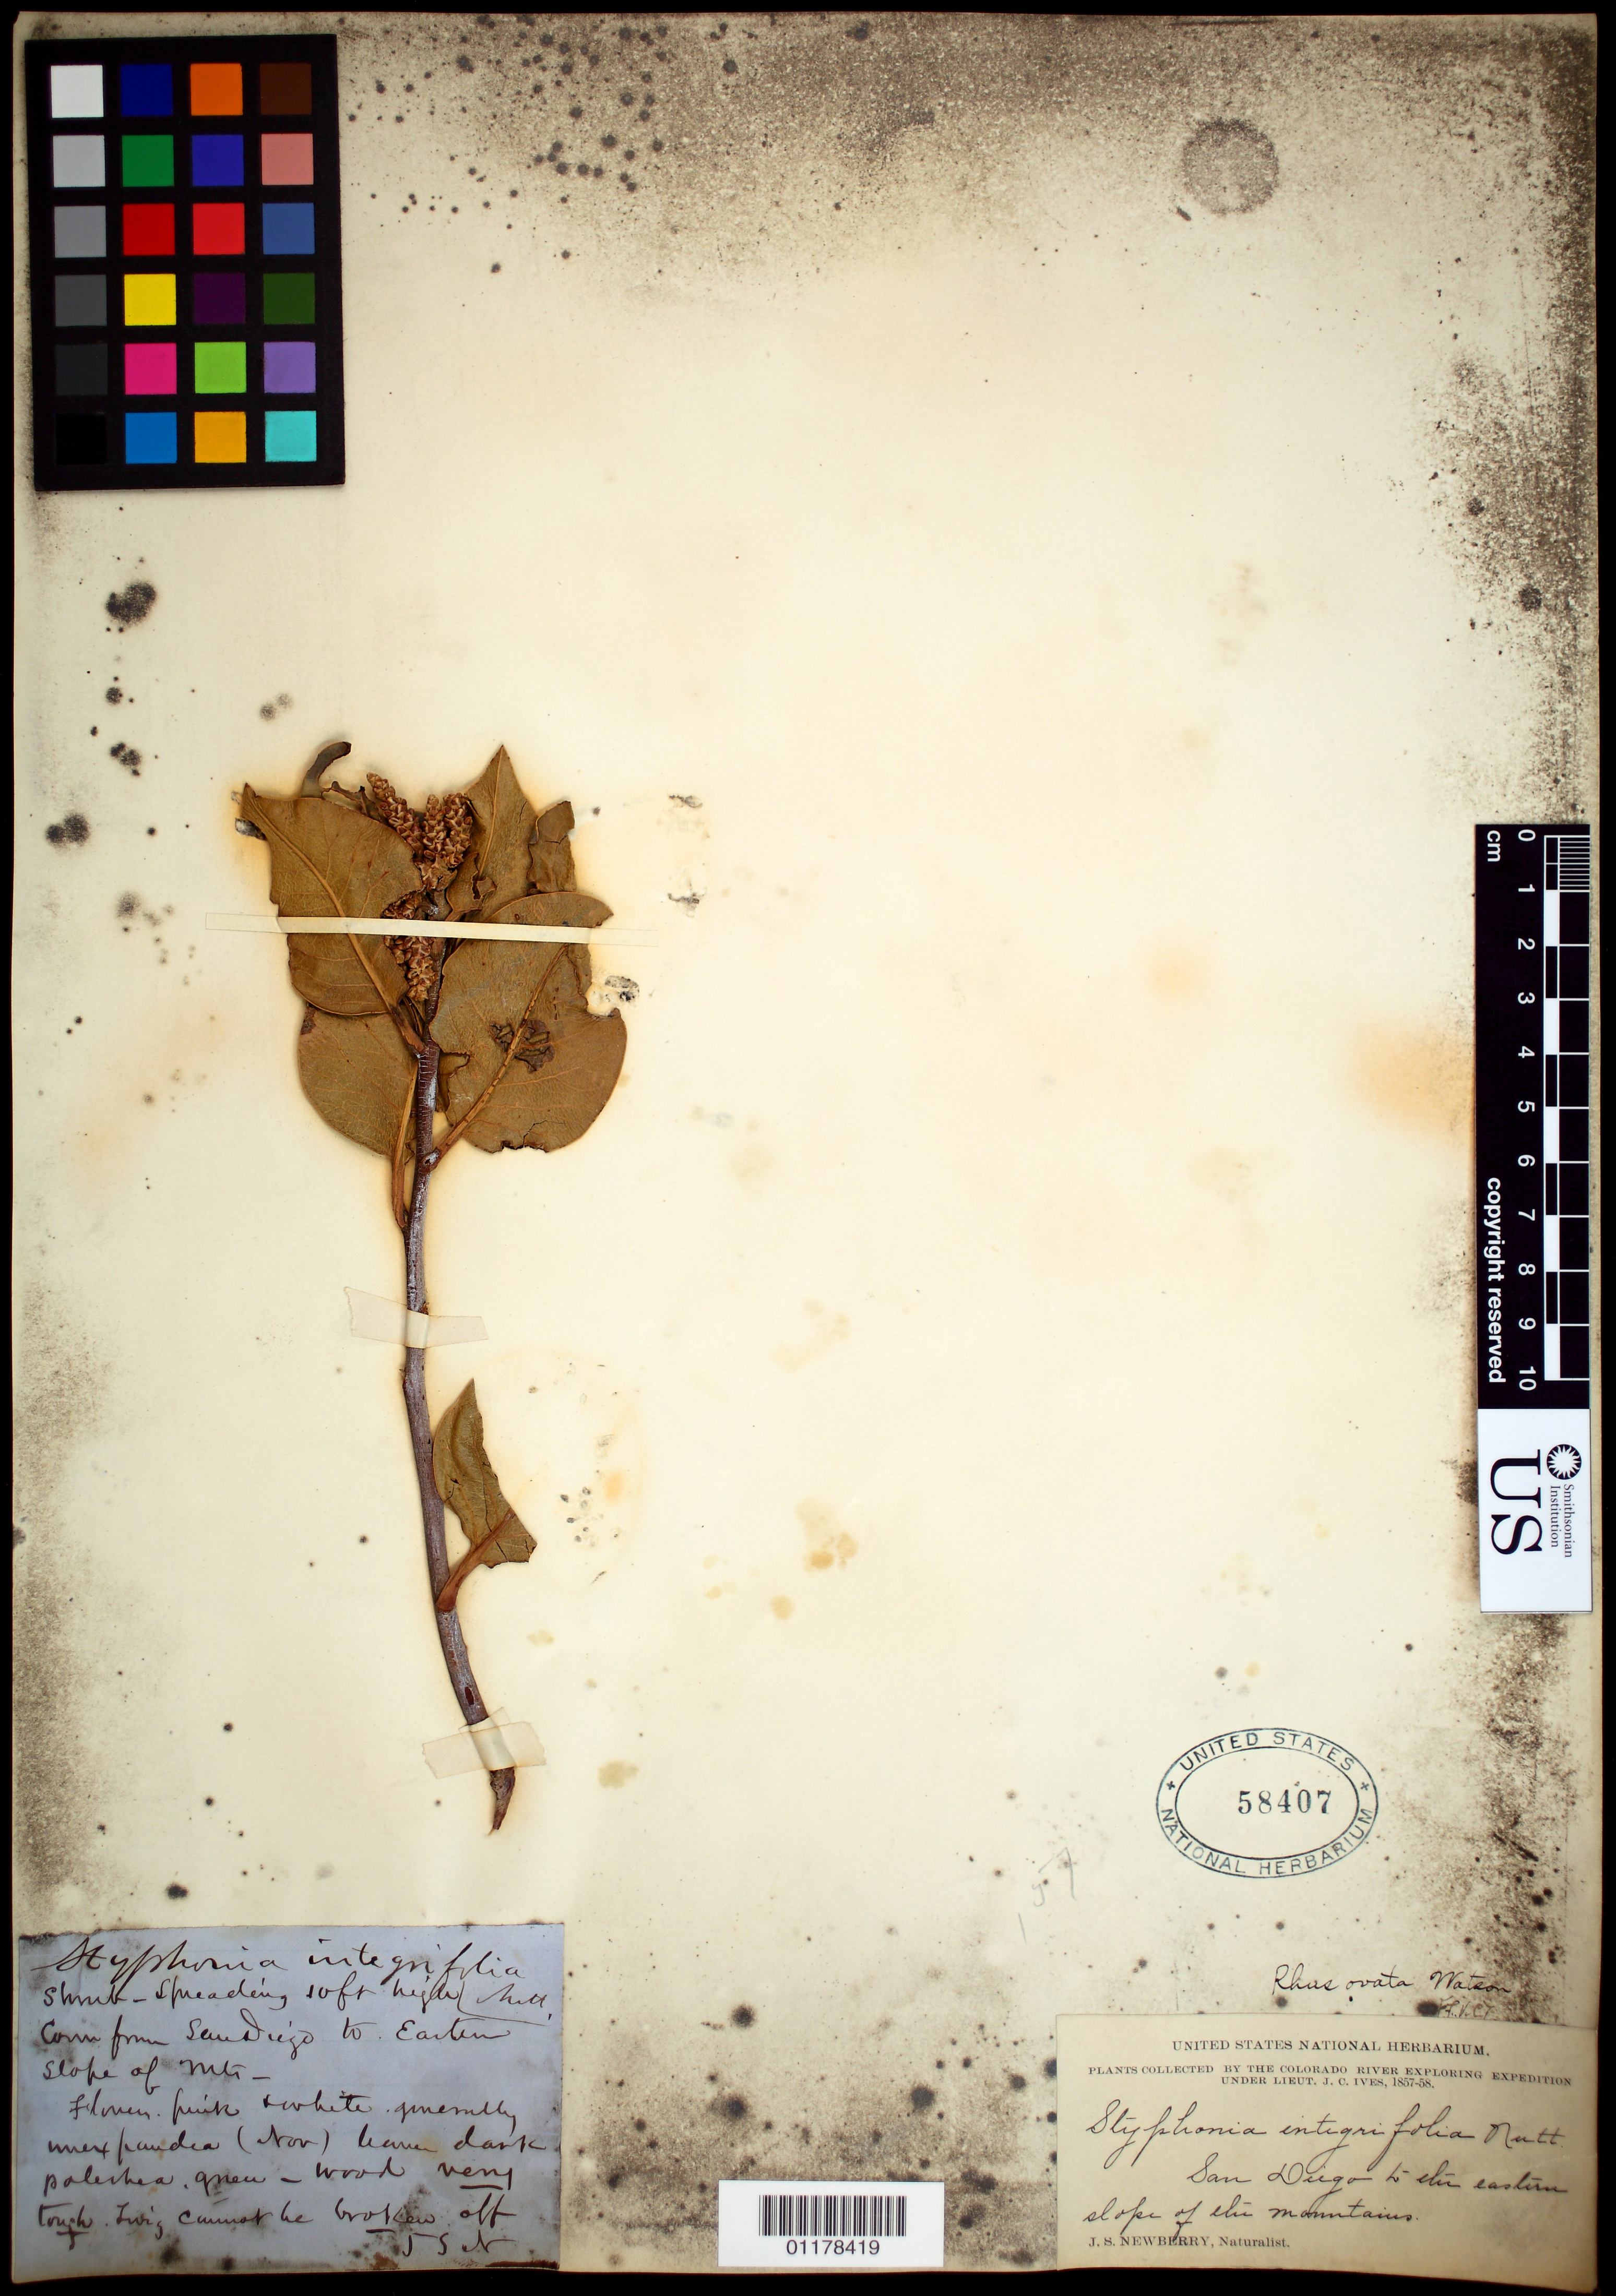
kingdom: Plantae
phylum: Tracheophyta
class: Magnoliopsida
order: Sapindales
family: Anacardiaceae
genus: Rhus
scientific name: Rhus ovata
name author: S. Watson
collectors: J. S. Newberry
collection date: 1857/1858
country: United States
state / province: California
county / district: San Diego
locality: San Diego to the eastern slope of the mountains.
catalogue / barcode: US 58407